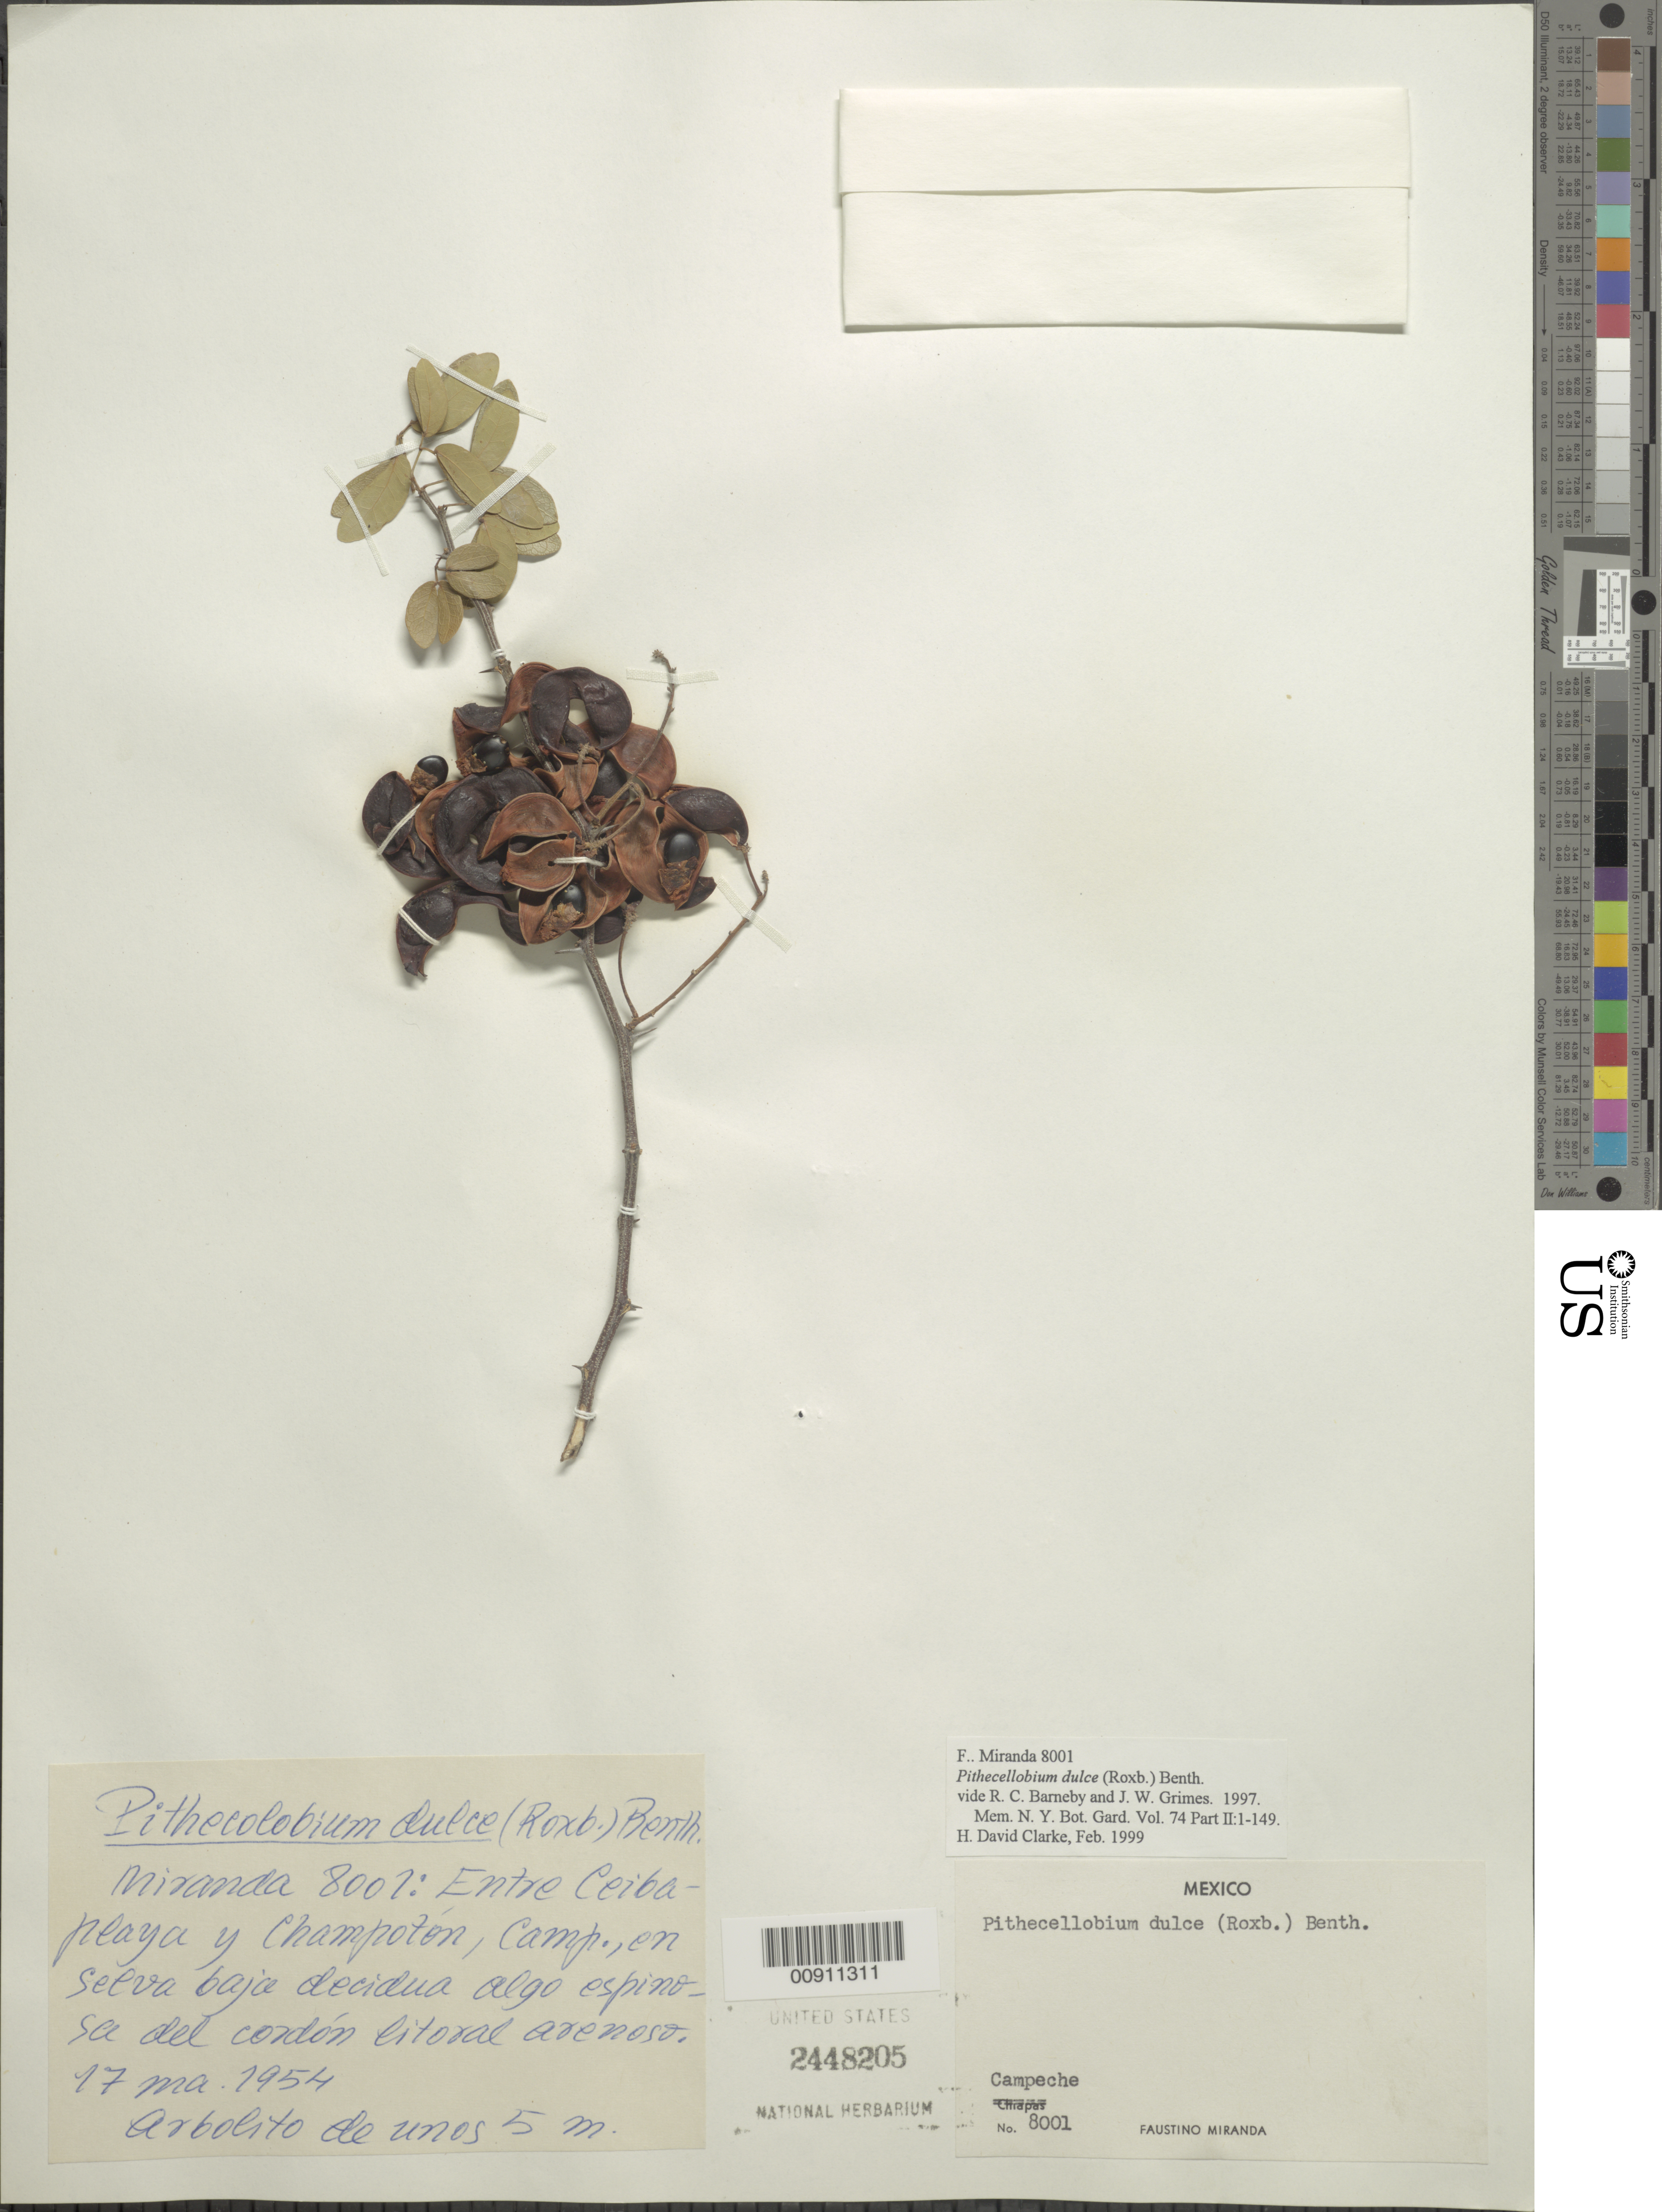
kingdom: Plantae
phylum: Tracheophyta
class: Magnoliopsida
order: Fabales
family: Fabaceae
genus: Pithecellobium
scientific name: Pithecellobium dulce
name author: (Roxb.) Benth.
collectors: Miranda G., F.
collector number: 8001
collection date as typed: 17 Mar 1954 or 17 May 1954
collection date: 1954-03-17 or 1954-05-17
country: Mexico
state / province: Campeche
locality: Entre Ceiba playa y Champotón, Campeche.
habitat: En selva baja decidua algo espinosa del cordón litoral arenoso.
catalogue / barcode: US 2448205